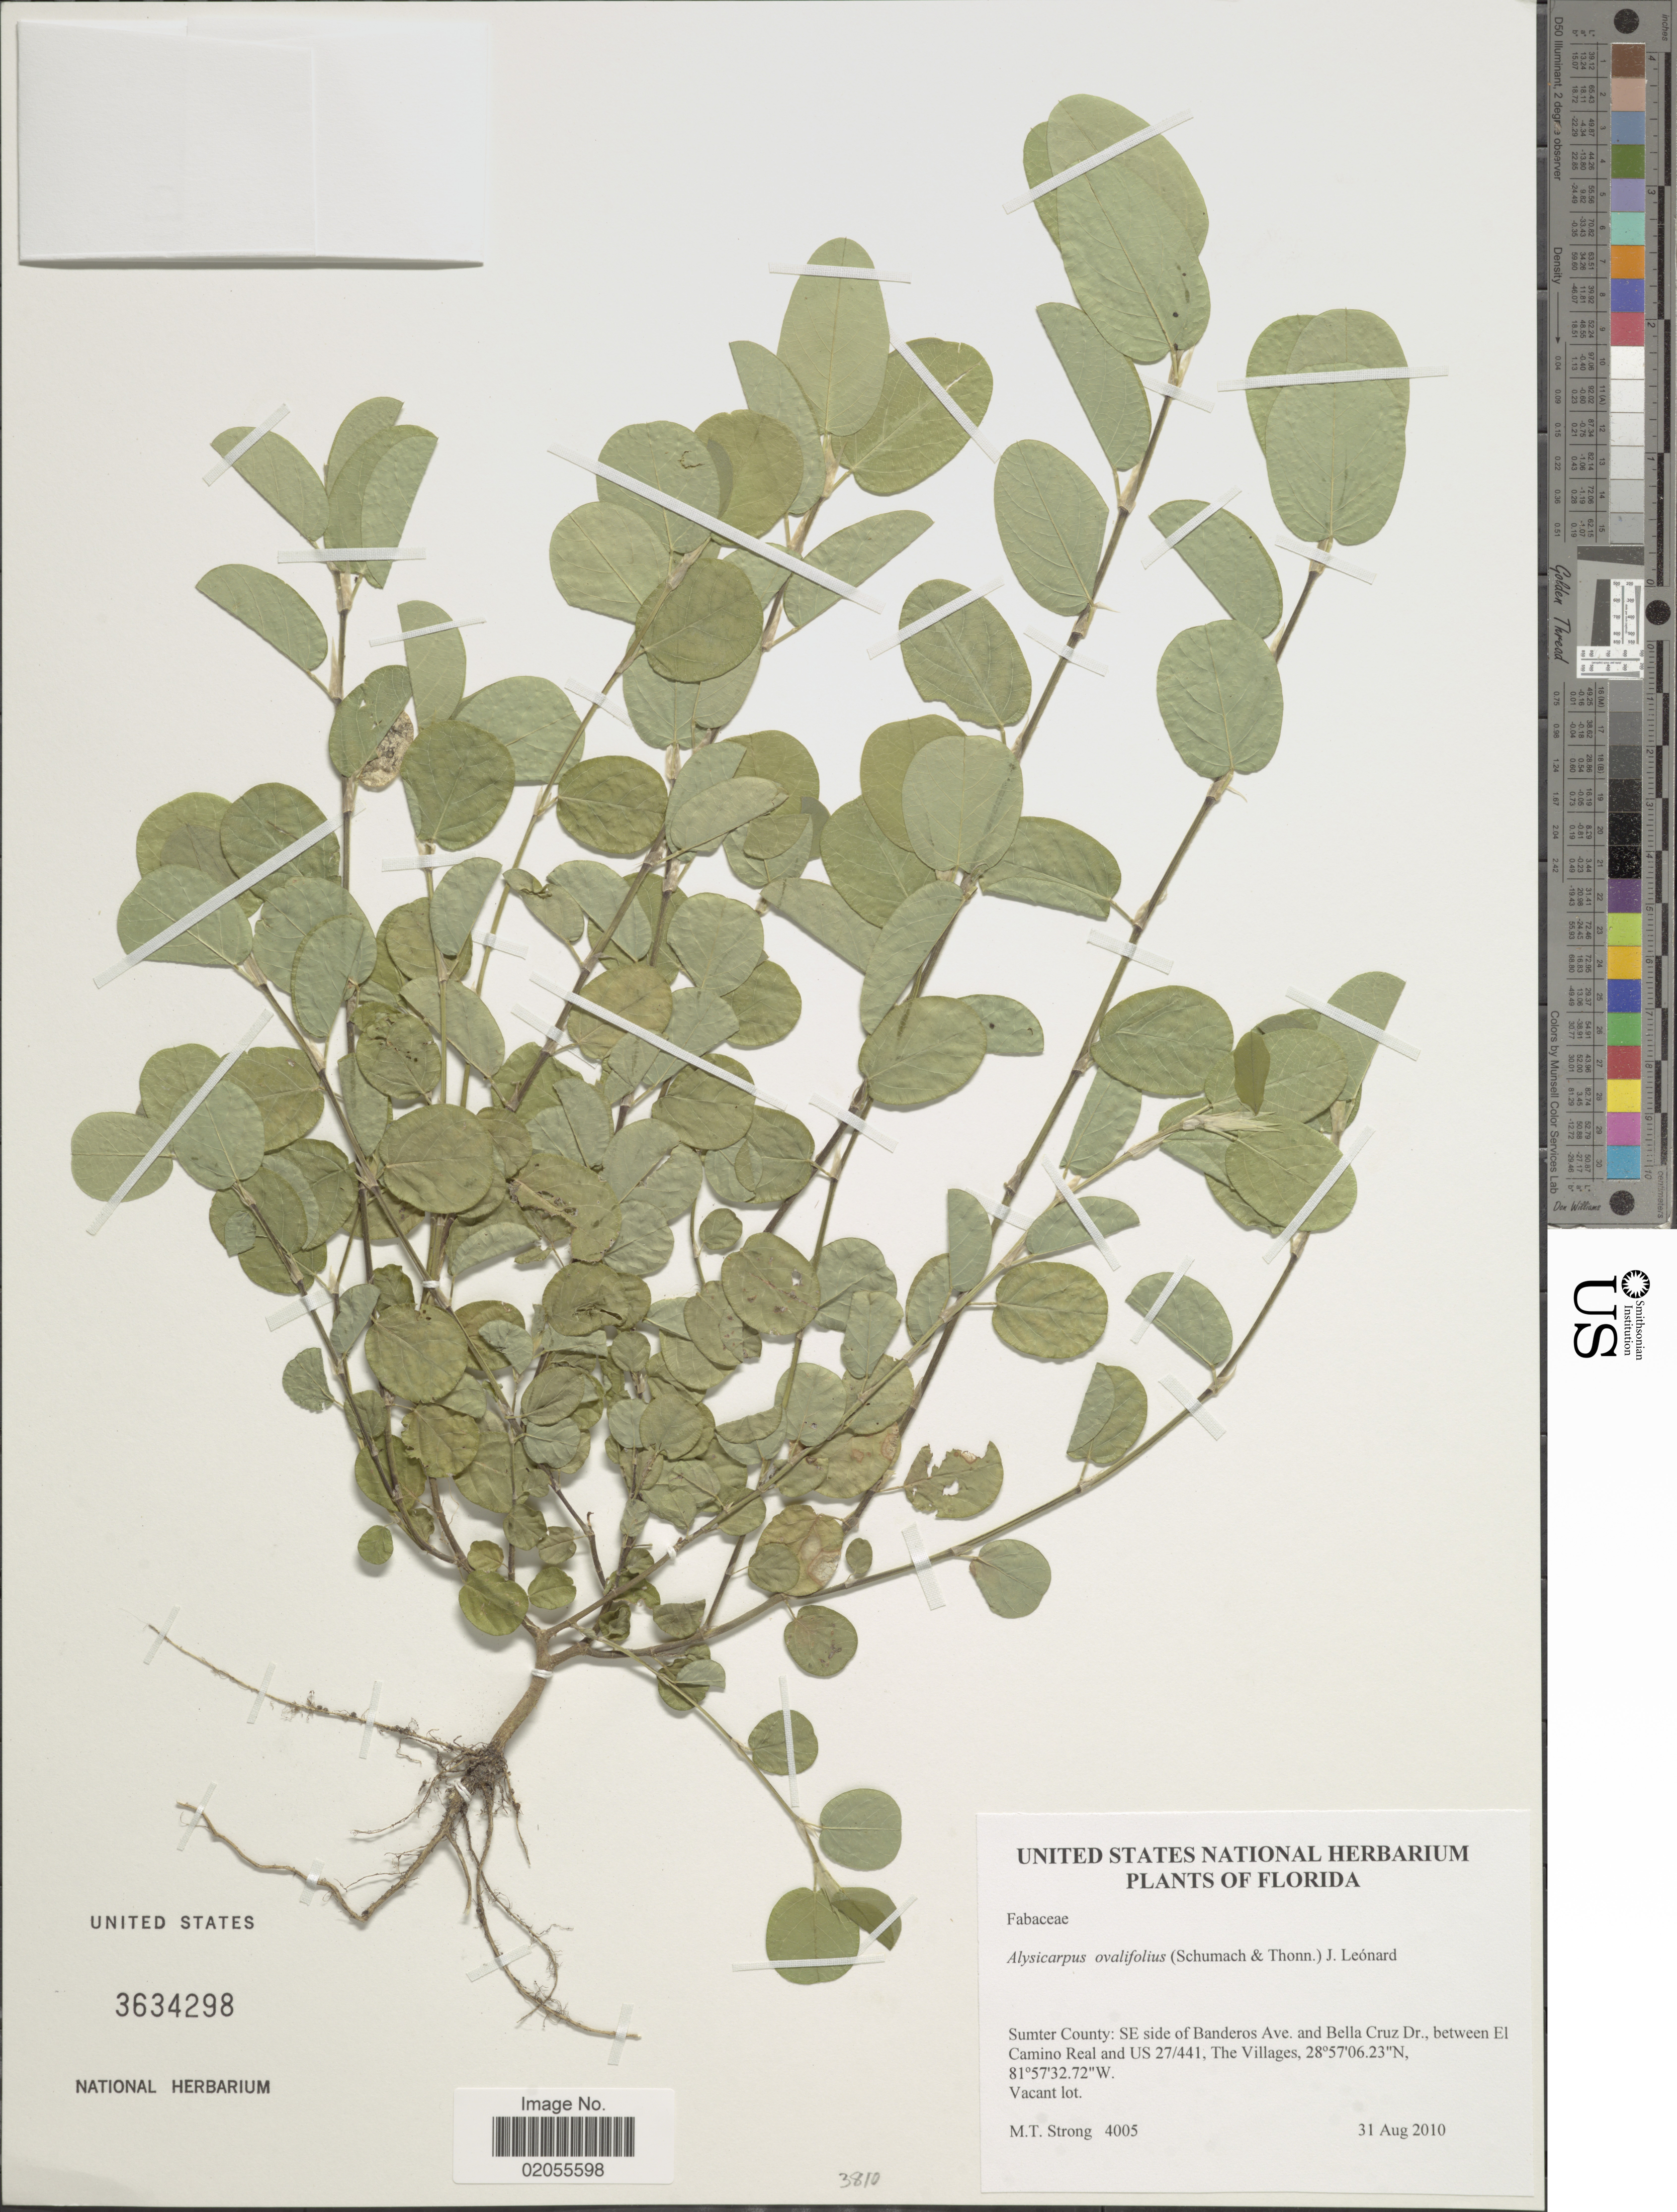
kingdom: Plantae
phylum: Tracheophyta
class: Magnoliopsida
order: Fabales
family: Fabaceae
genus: Alysicarpus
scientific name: Alysicarpus ovalifolius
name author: (Schumach.) J. Léonard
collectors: M. T. Strong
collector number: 4005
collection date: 2010-08-31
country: United States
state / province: Florida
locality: Sumter County: Se side of Banderos Ave and Bella Cruz Dr., between El Camino Real and US 27/441, The Villages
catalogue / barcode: US 3634298